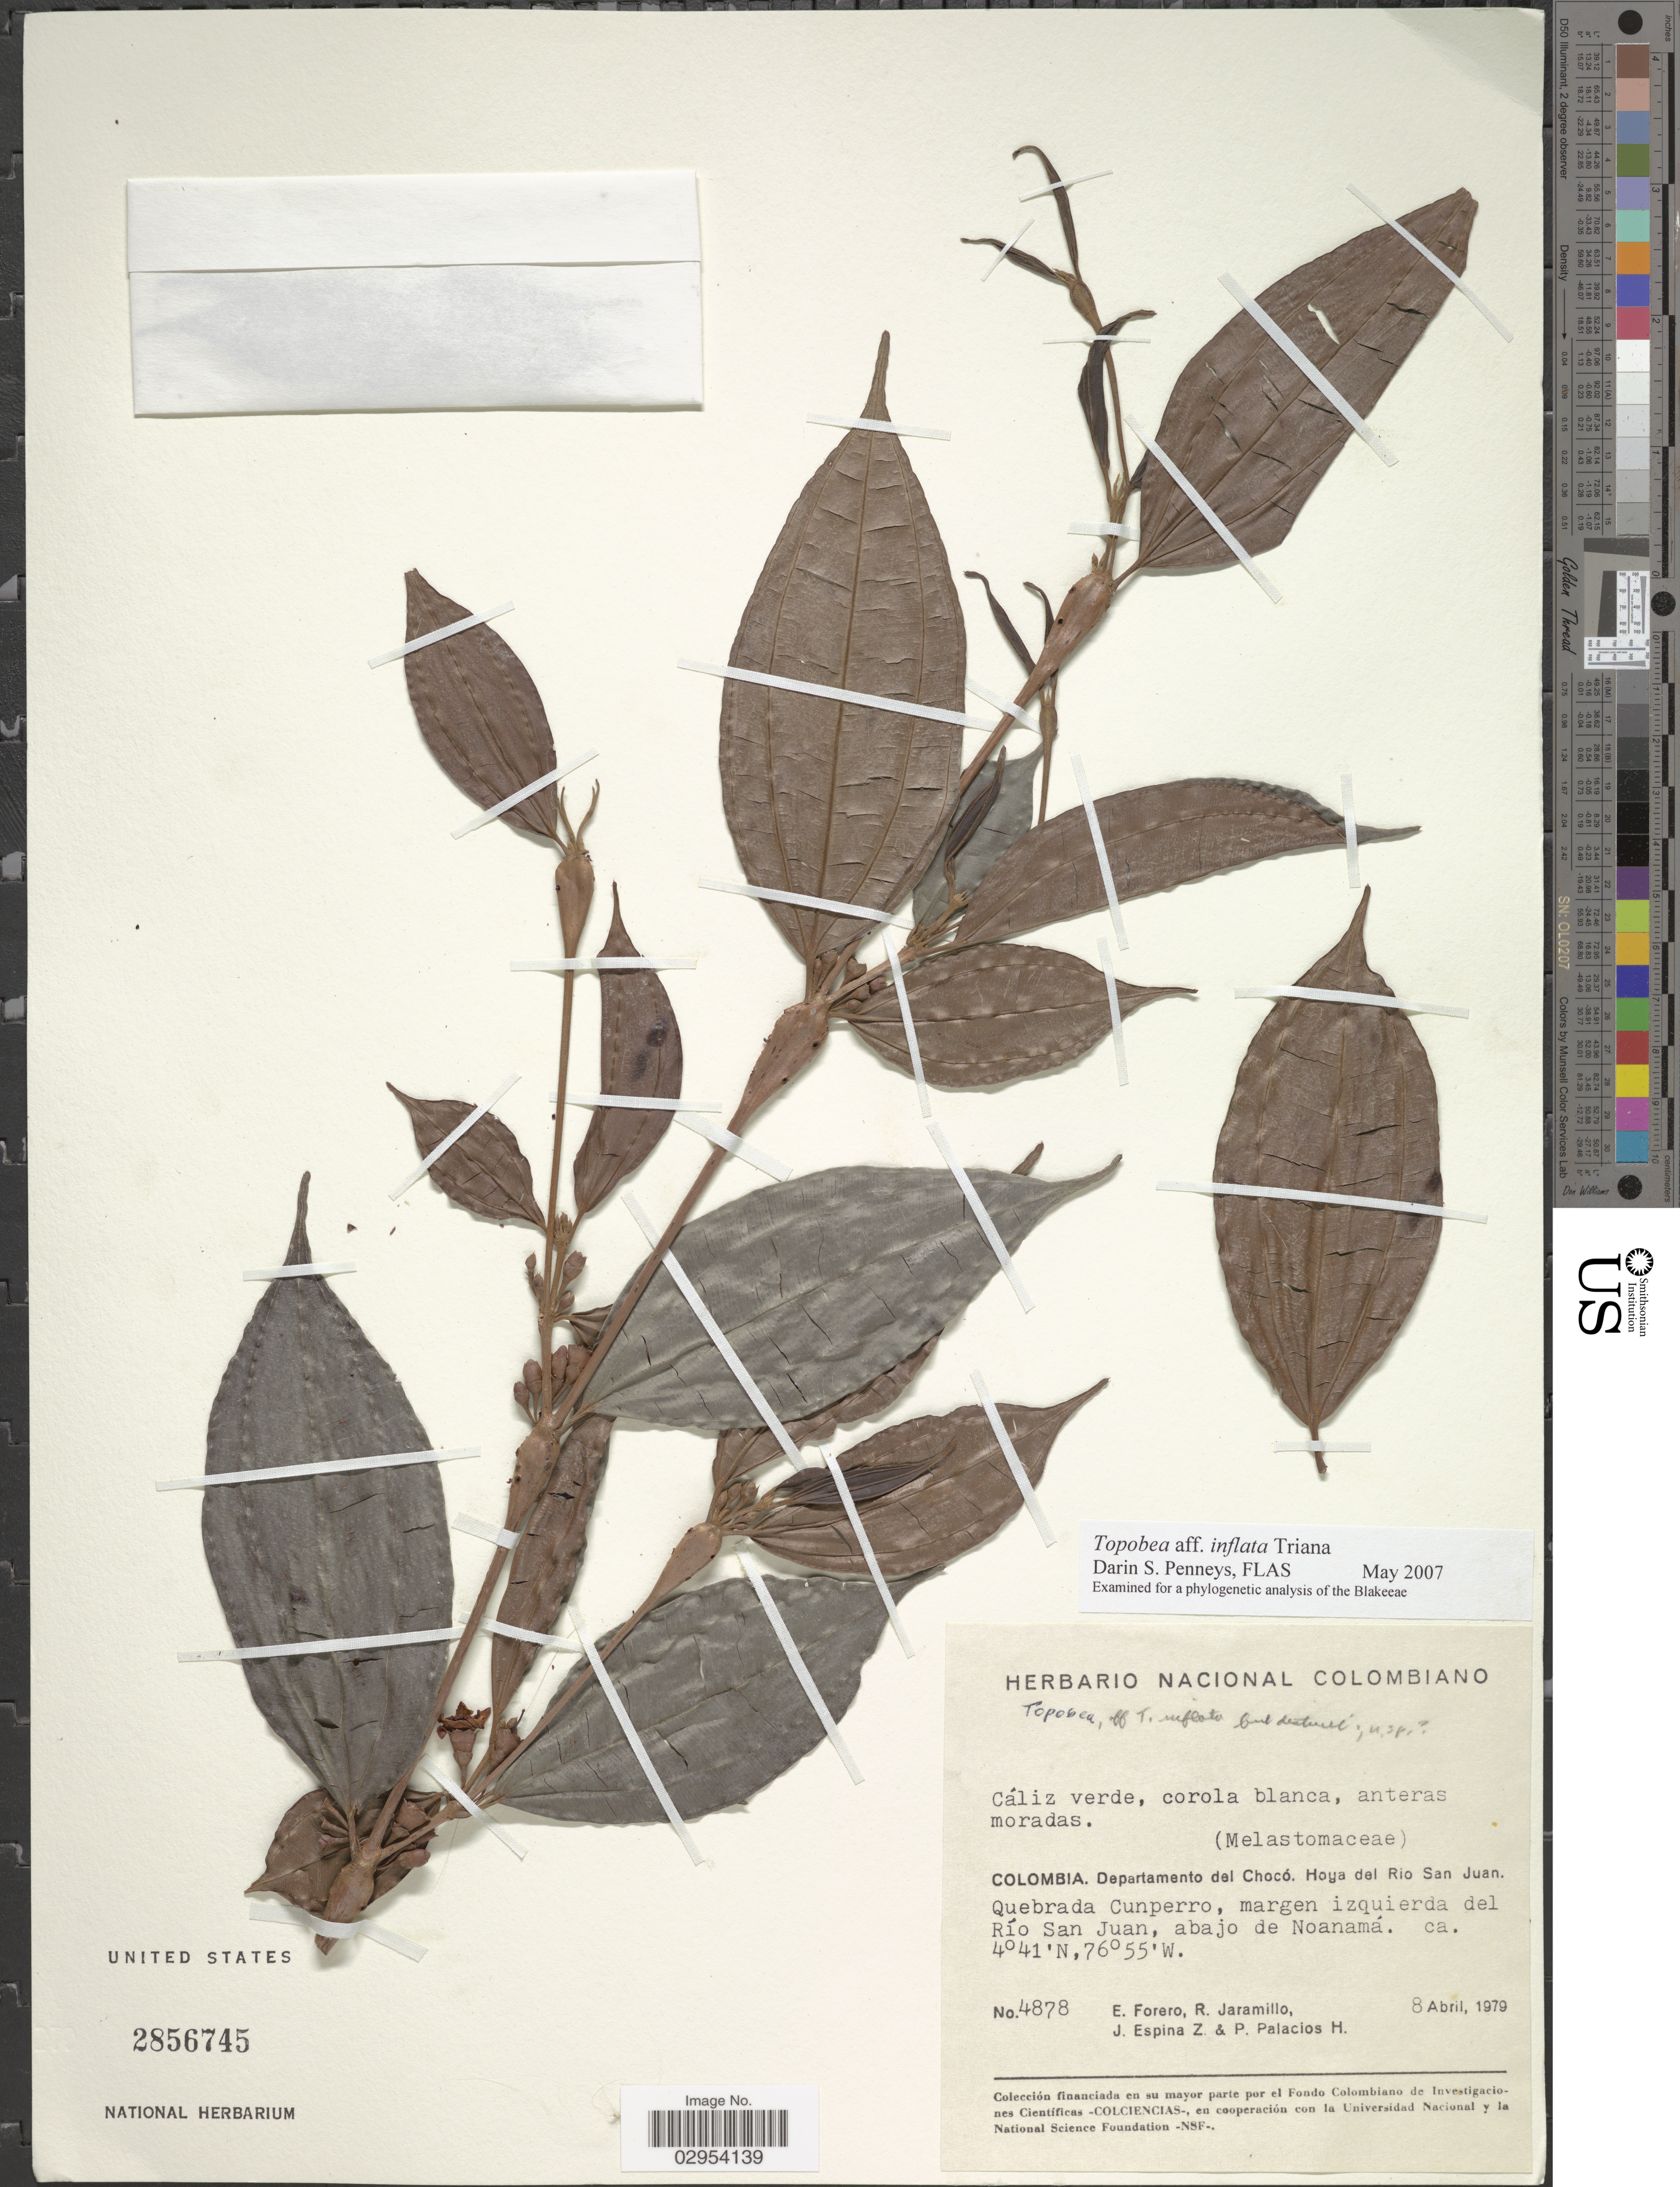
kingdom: Plantae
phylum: Tracheophyta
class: Magnoliopsida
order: Myrtales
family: Melastomataceae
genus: Topobea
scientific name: Topobea inflata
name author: Triana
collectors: E. Forero, R. Jaramillo, J. Espina Z. & P. Palacios H.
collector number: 4878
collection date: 1979-04-08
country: Colombia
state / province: Chocó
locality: Departamento del Chocó. Hoya del Rio San Juan. Quebrada Cunperro, margen izquierda del Río San Juan, abajo de Noanamá.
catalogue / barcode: US 2856745